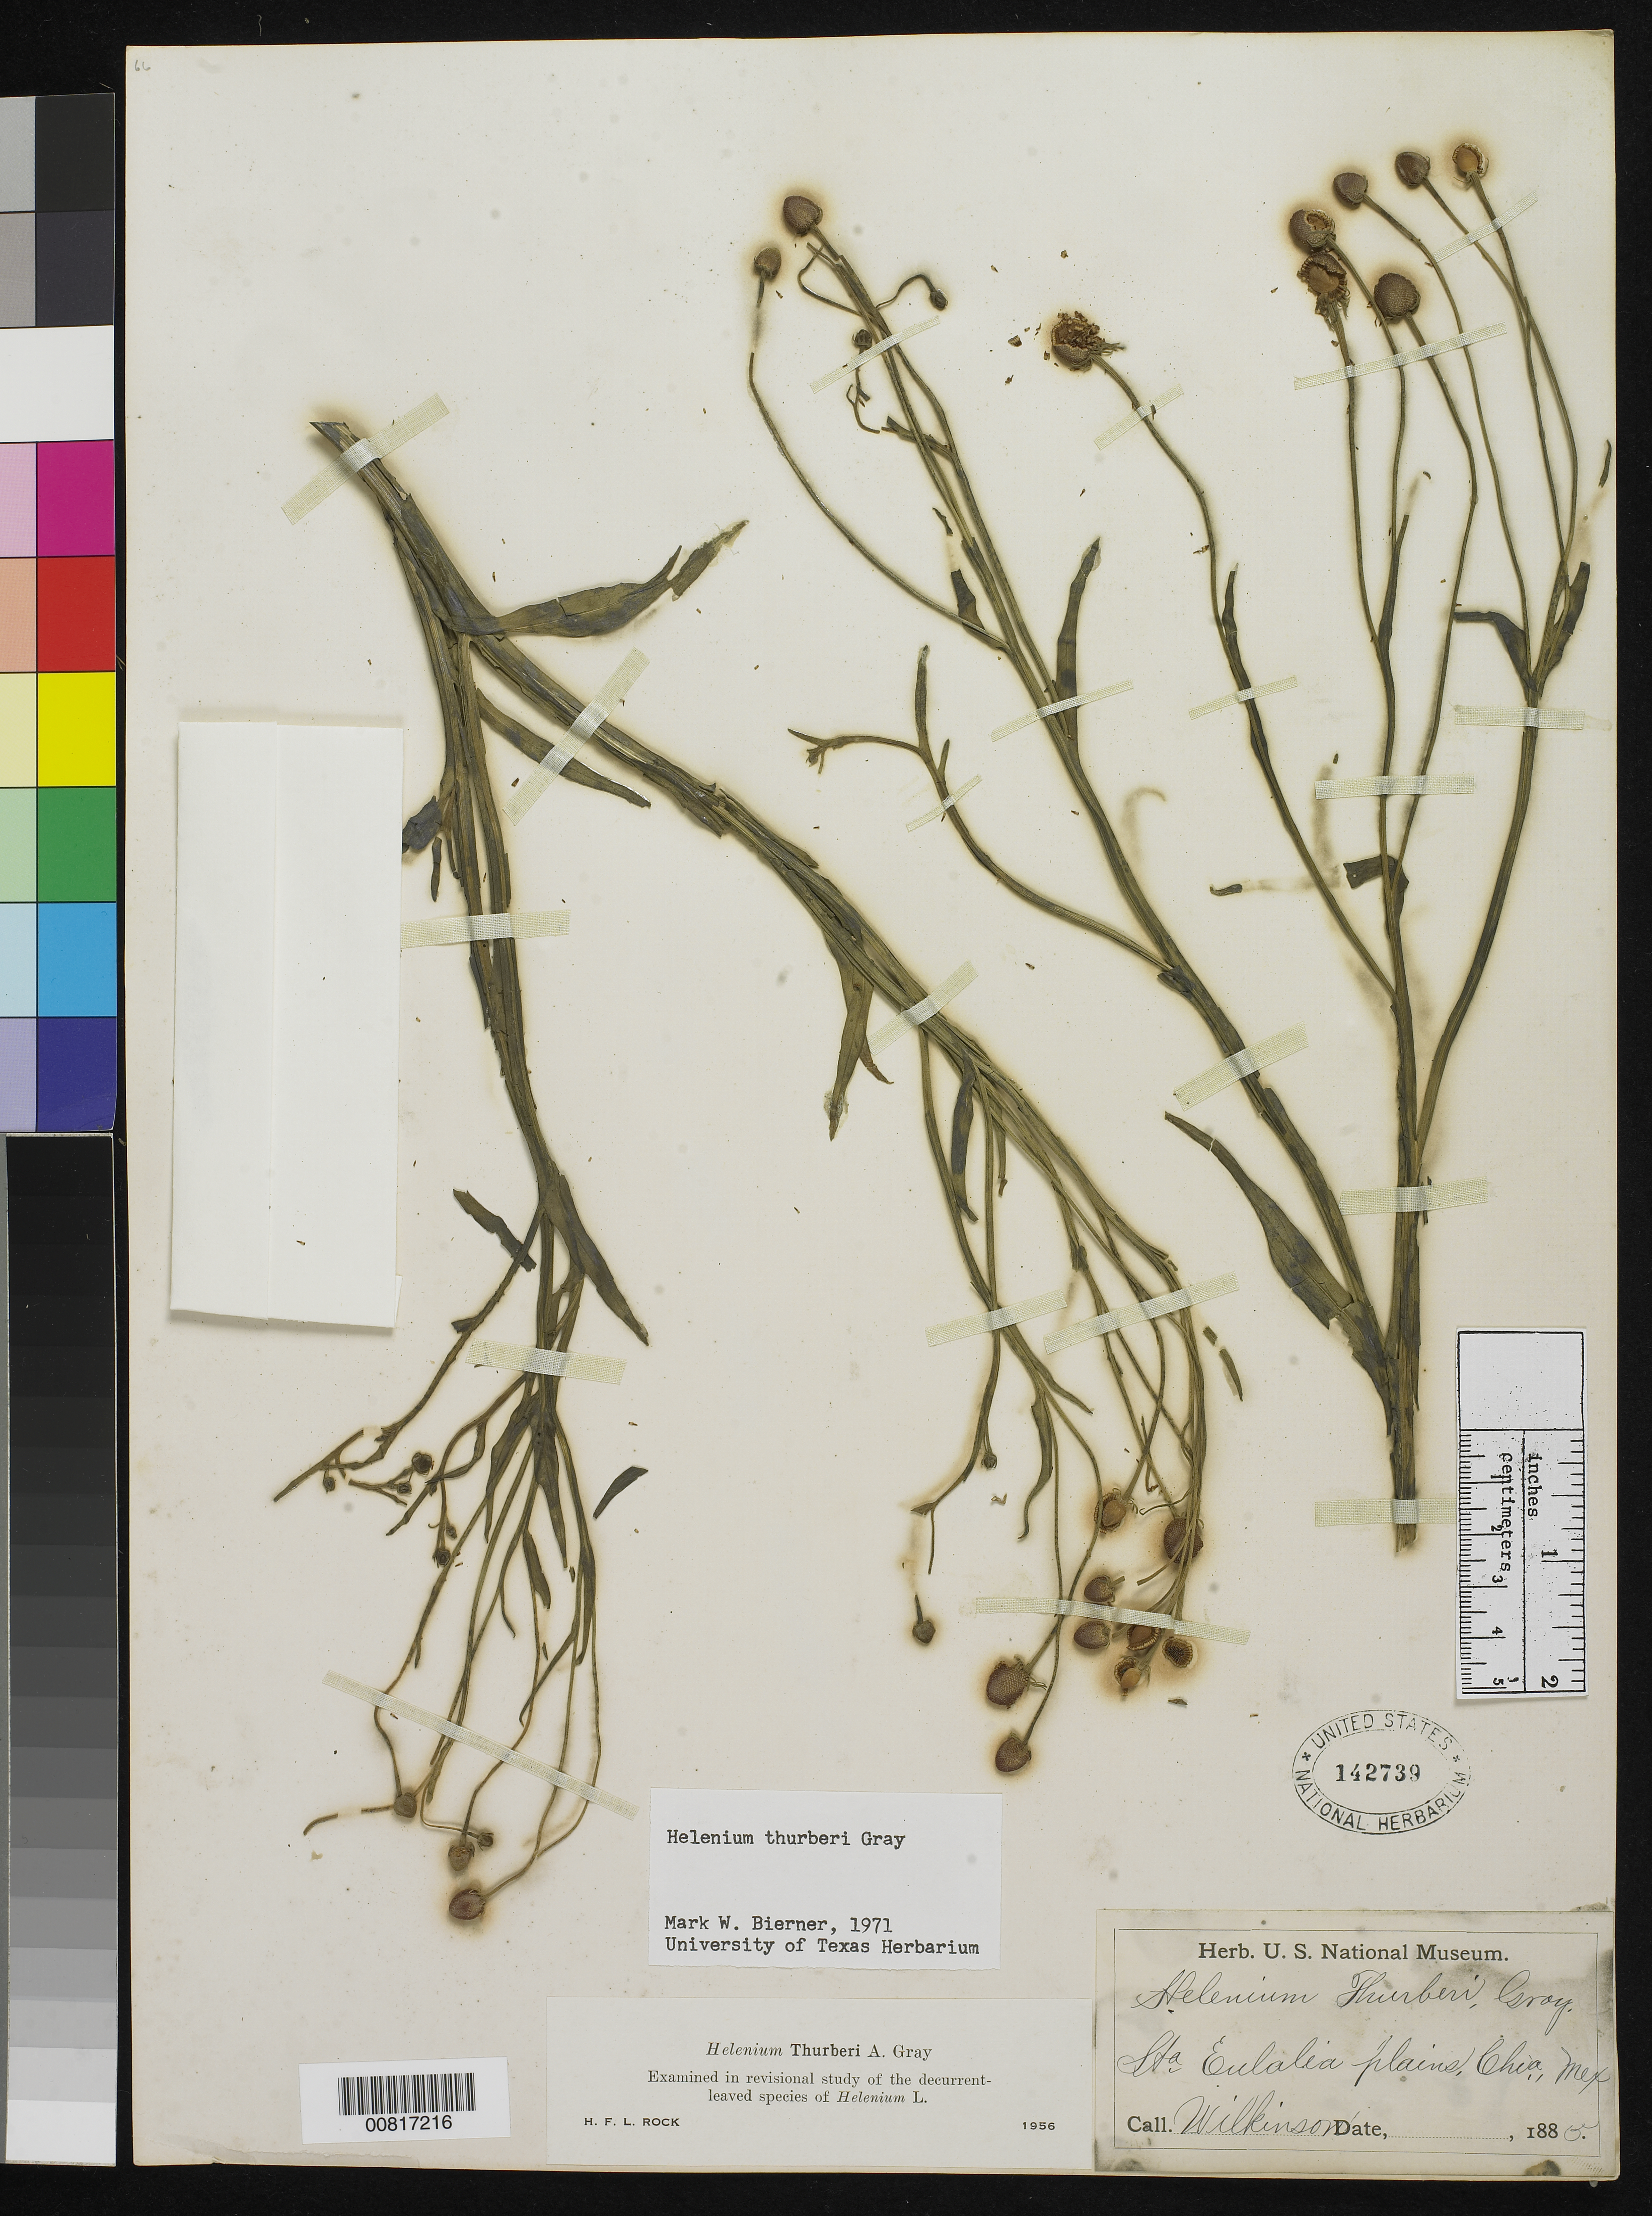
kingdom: Plantae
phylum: Tracheophyta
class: Magnoliopsida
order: Asterales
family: Asteraceae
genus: Helenium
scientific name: Helenium thurberi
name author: A. Gray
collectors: E. Wilkinson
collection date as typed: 1885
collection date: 1885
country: Mexico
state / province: Chihuahua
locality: Sta. Eulalia plains, Chihuahua.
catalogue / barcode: US 142739